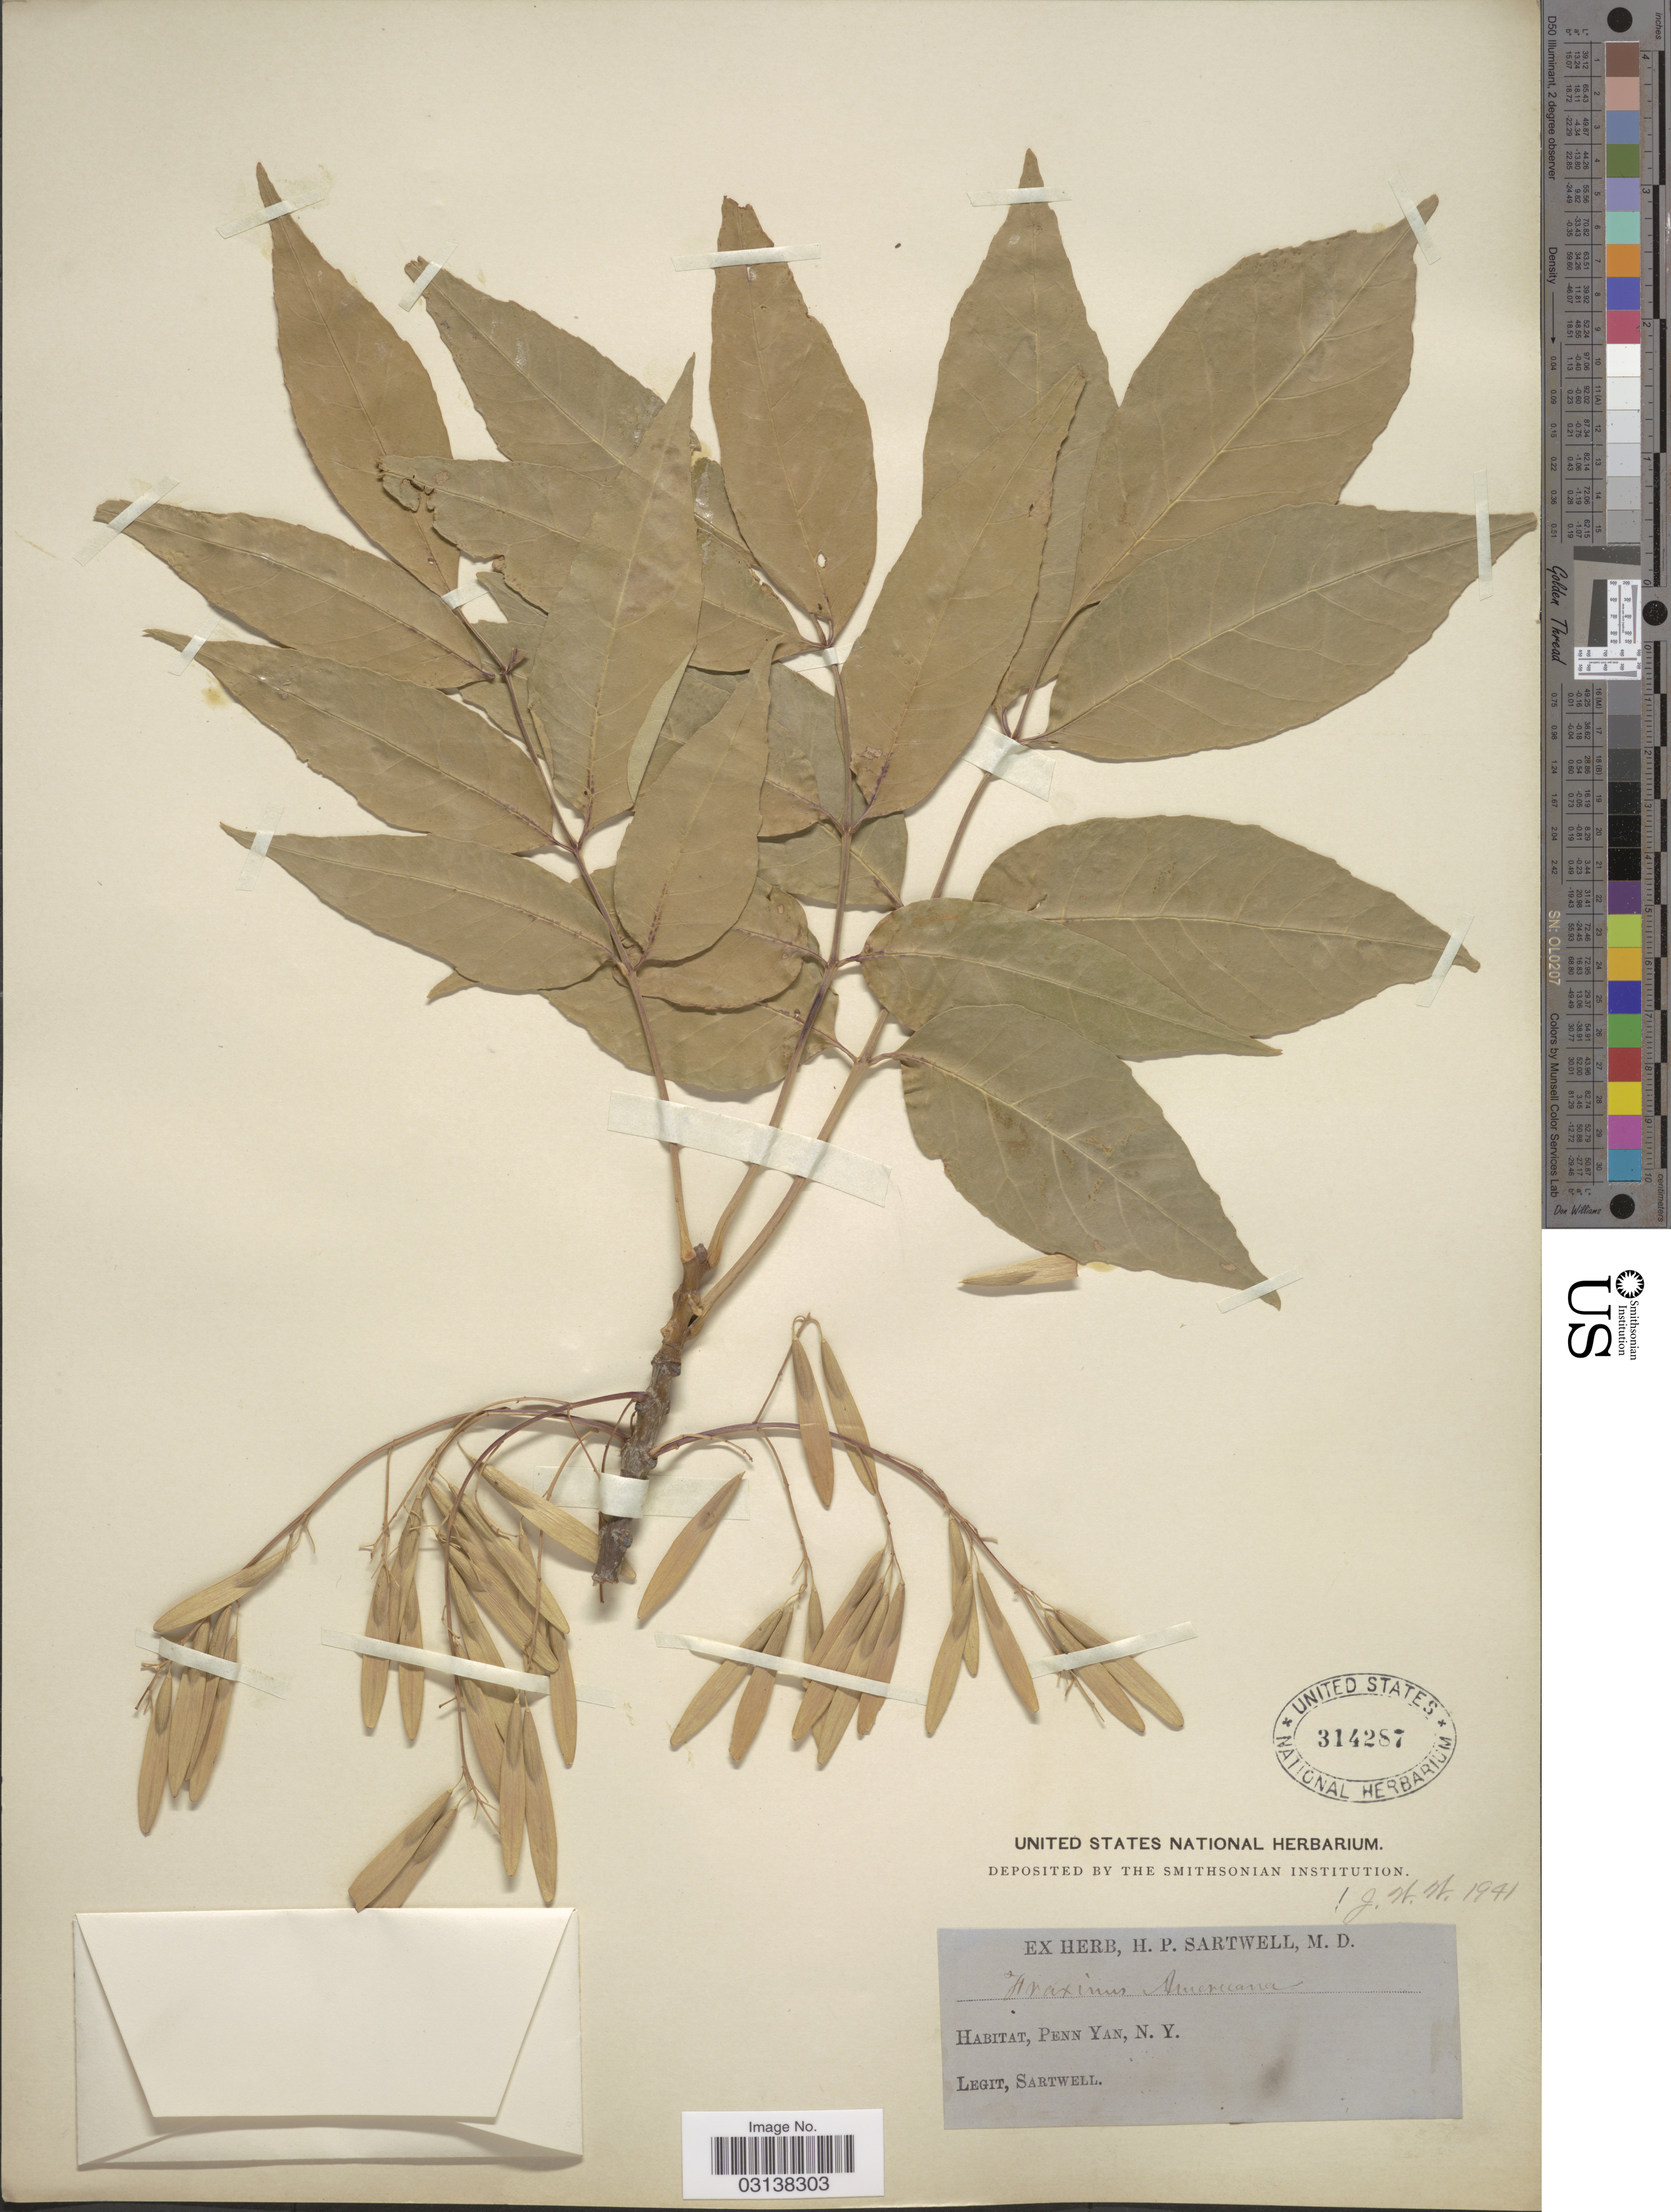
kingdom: Plantae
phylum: Tracheophyta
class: Magnoliopsida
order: Lamiales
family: Oleaceae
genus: Fraxinus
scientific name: Fraxinus americana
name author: L.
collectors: H. P. Sartwell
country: United States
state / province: New York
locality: Penn Yan.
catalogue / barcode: US 314287